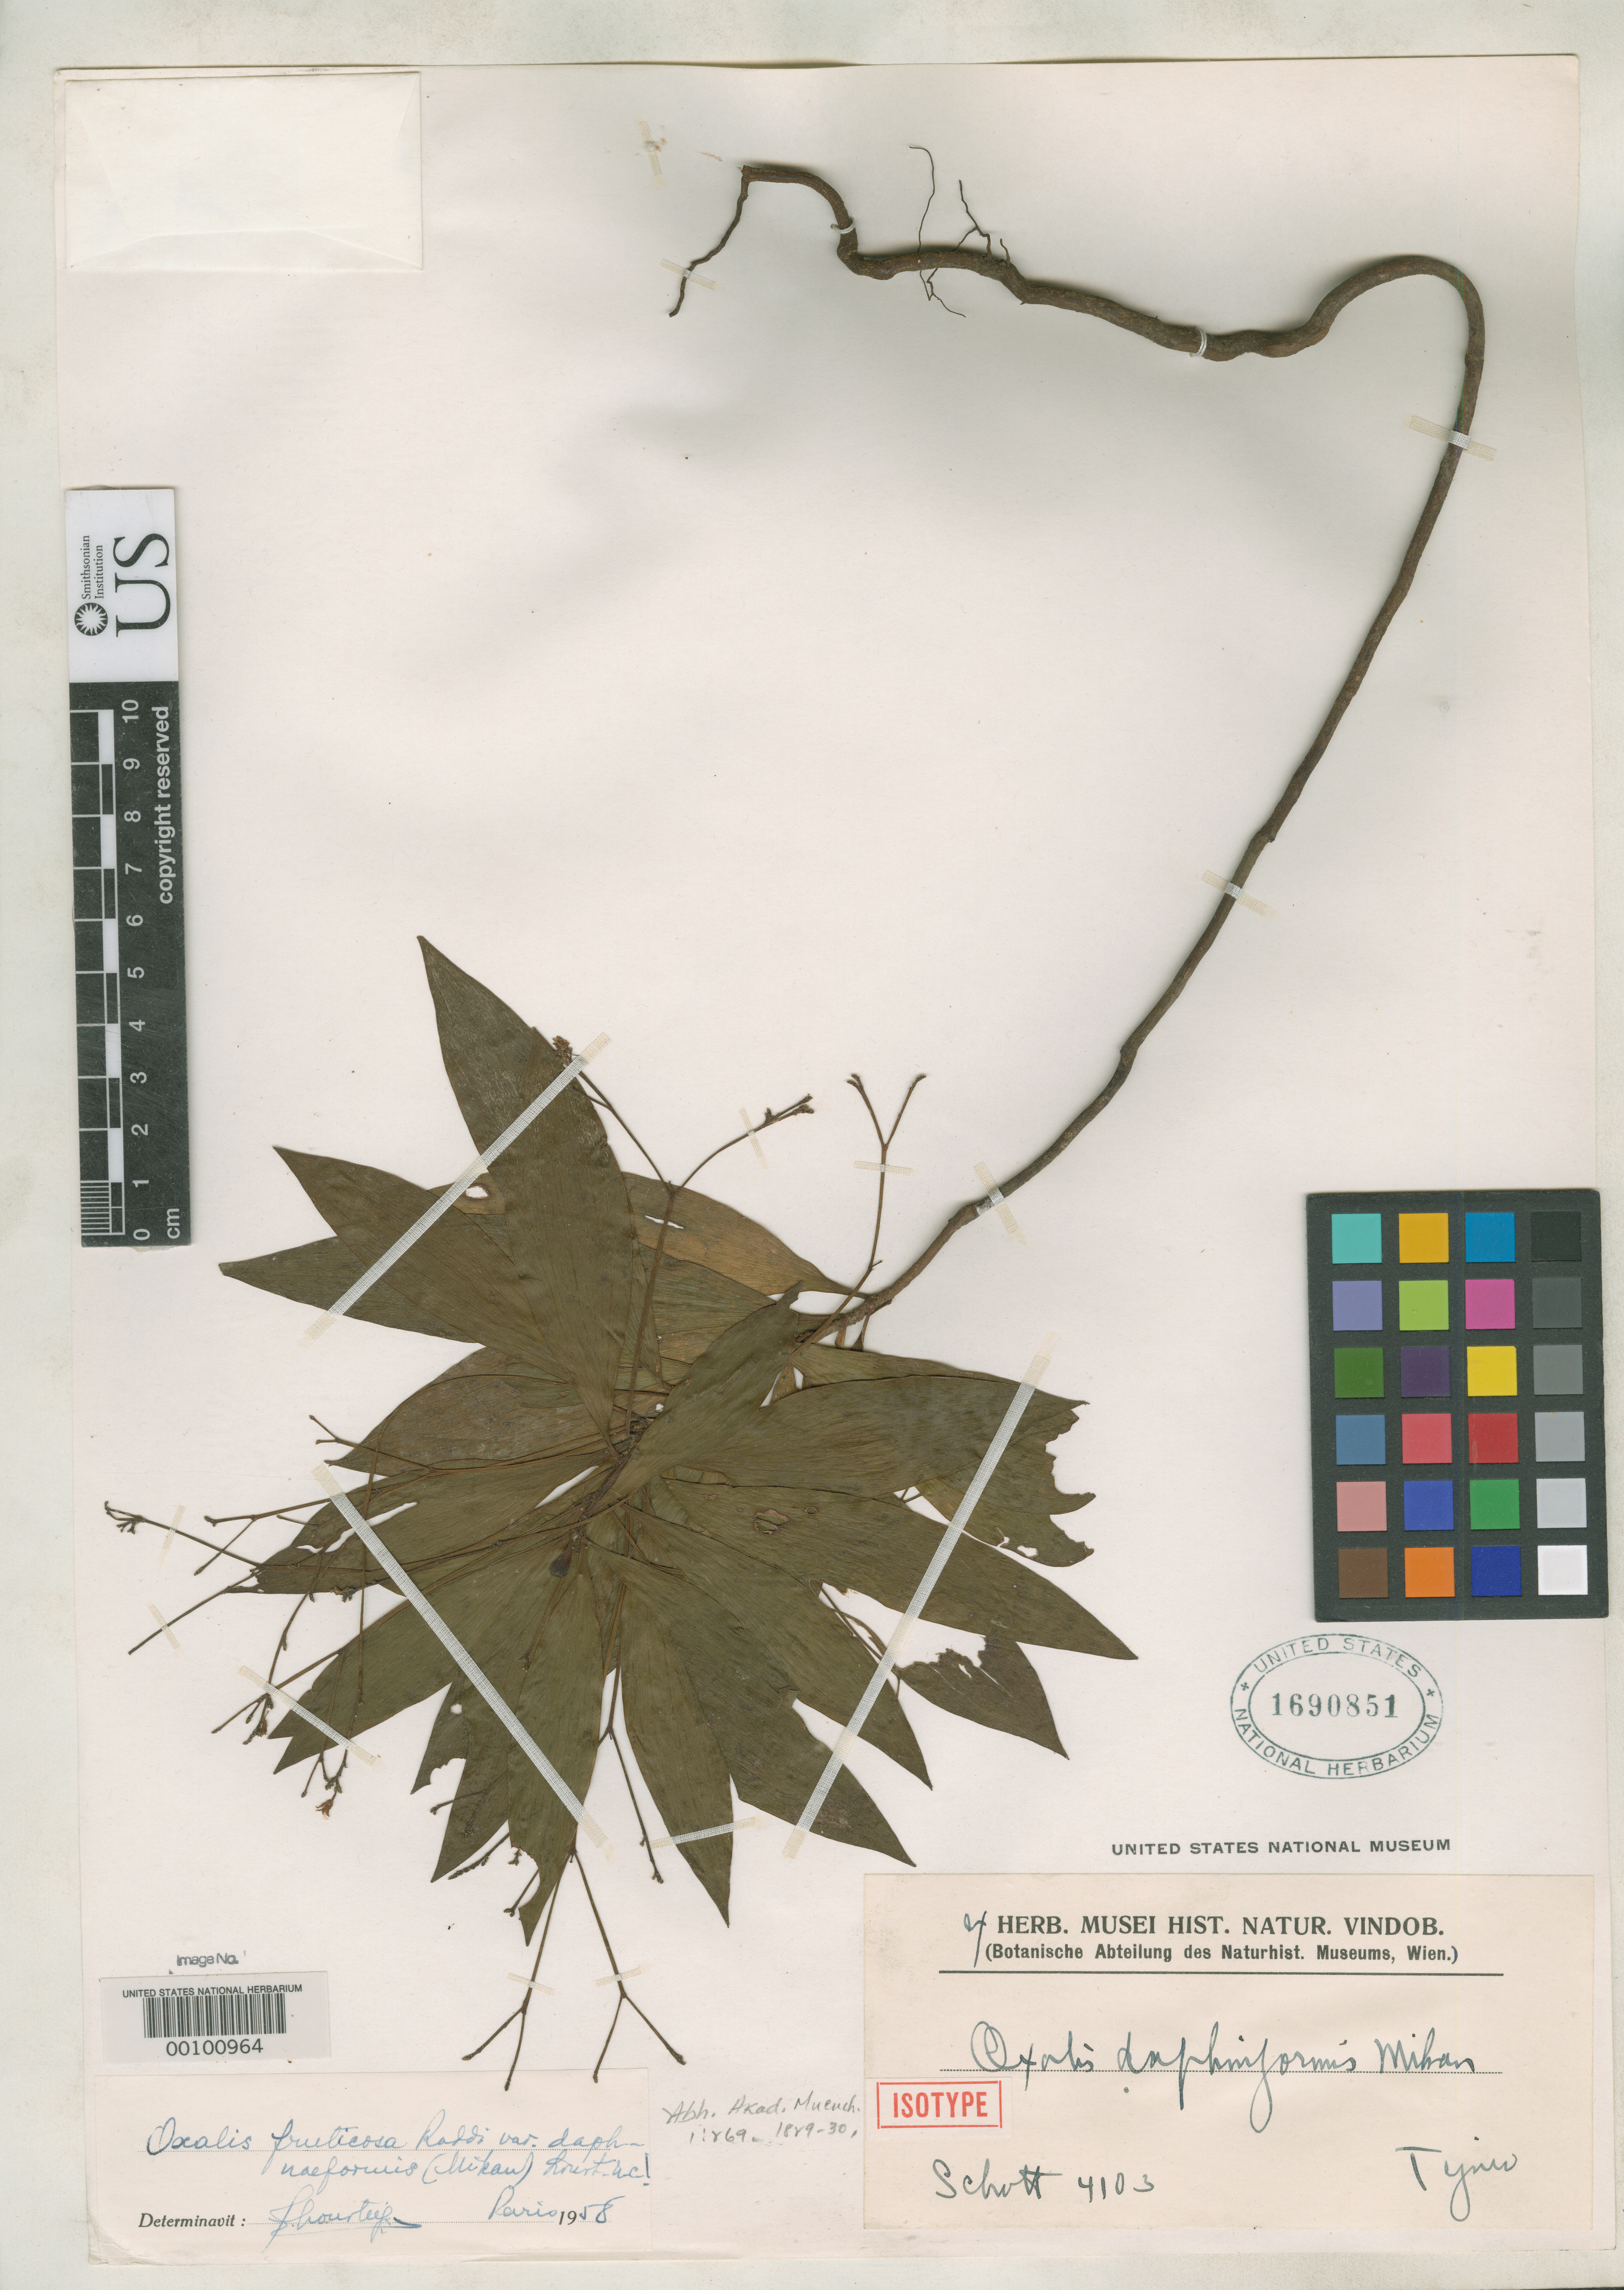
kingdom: Plantae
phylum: Tracheophyta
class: Magnoliopsida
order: Oxalidales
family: Oxalidaceae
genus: Oxalis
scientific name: Oxalis daphnaeformis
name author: J.C. Mikan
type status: Isotype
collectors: Schott, --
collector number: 4103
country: Brazil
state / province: Minas Gerais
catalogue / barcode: US 1690851